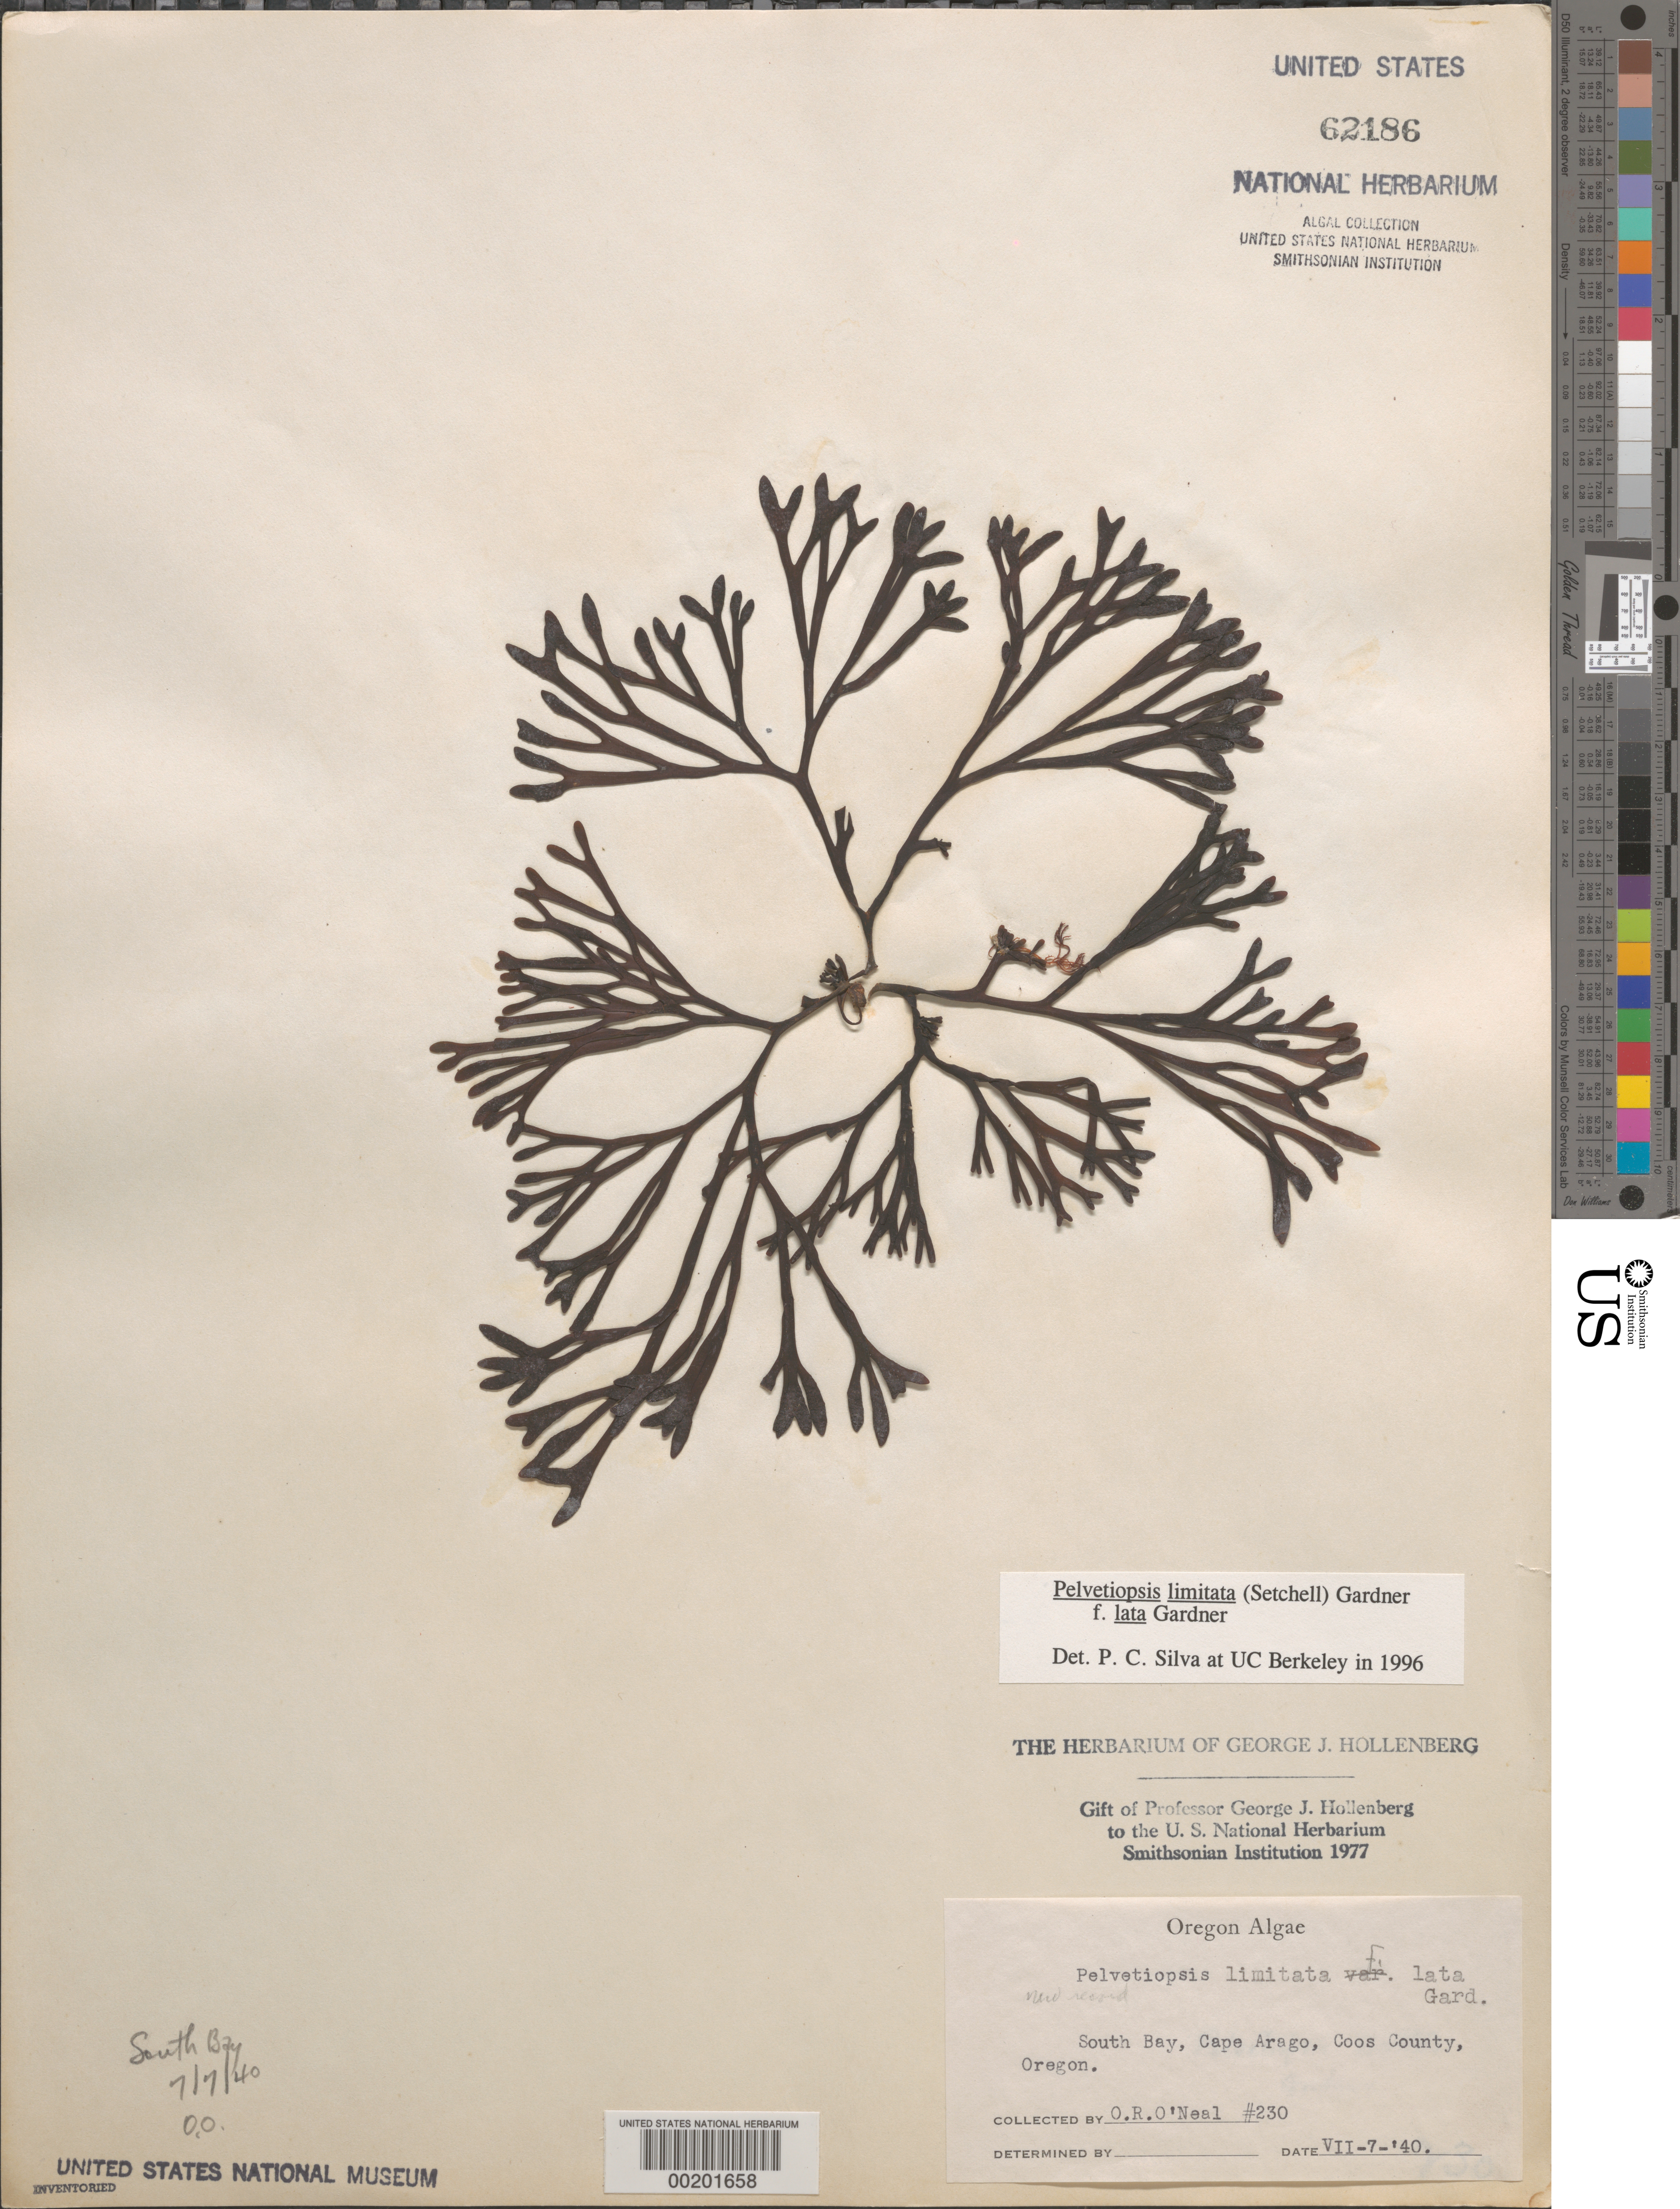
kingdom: Chromista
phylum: Ochrophyta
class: Phaeophyceae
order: Fucales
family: Fucaceae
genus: Pelvetiopsis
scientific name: Pelvetiopsis limitata f. lata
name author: N.L. Gardner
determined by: Silva, P. C.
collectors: O. O'Neal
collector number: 230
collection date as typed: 07 Jul 1940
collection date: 1940-07-07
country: United States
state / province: Oregon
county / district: Coos County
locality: South Bay, Cape Arago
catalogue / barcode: US 62186